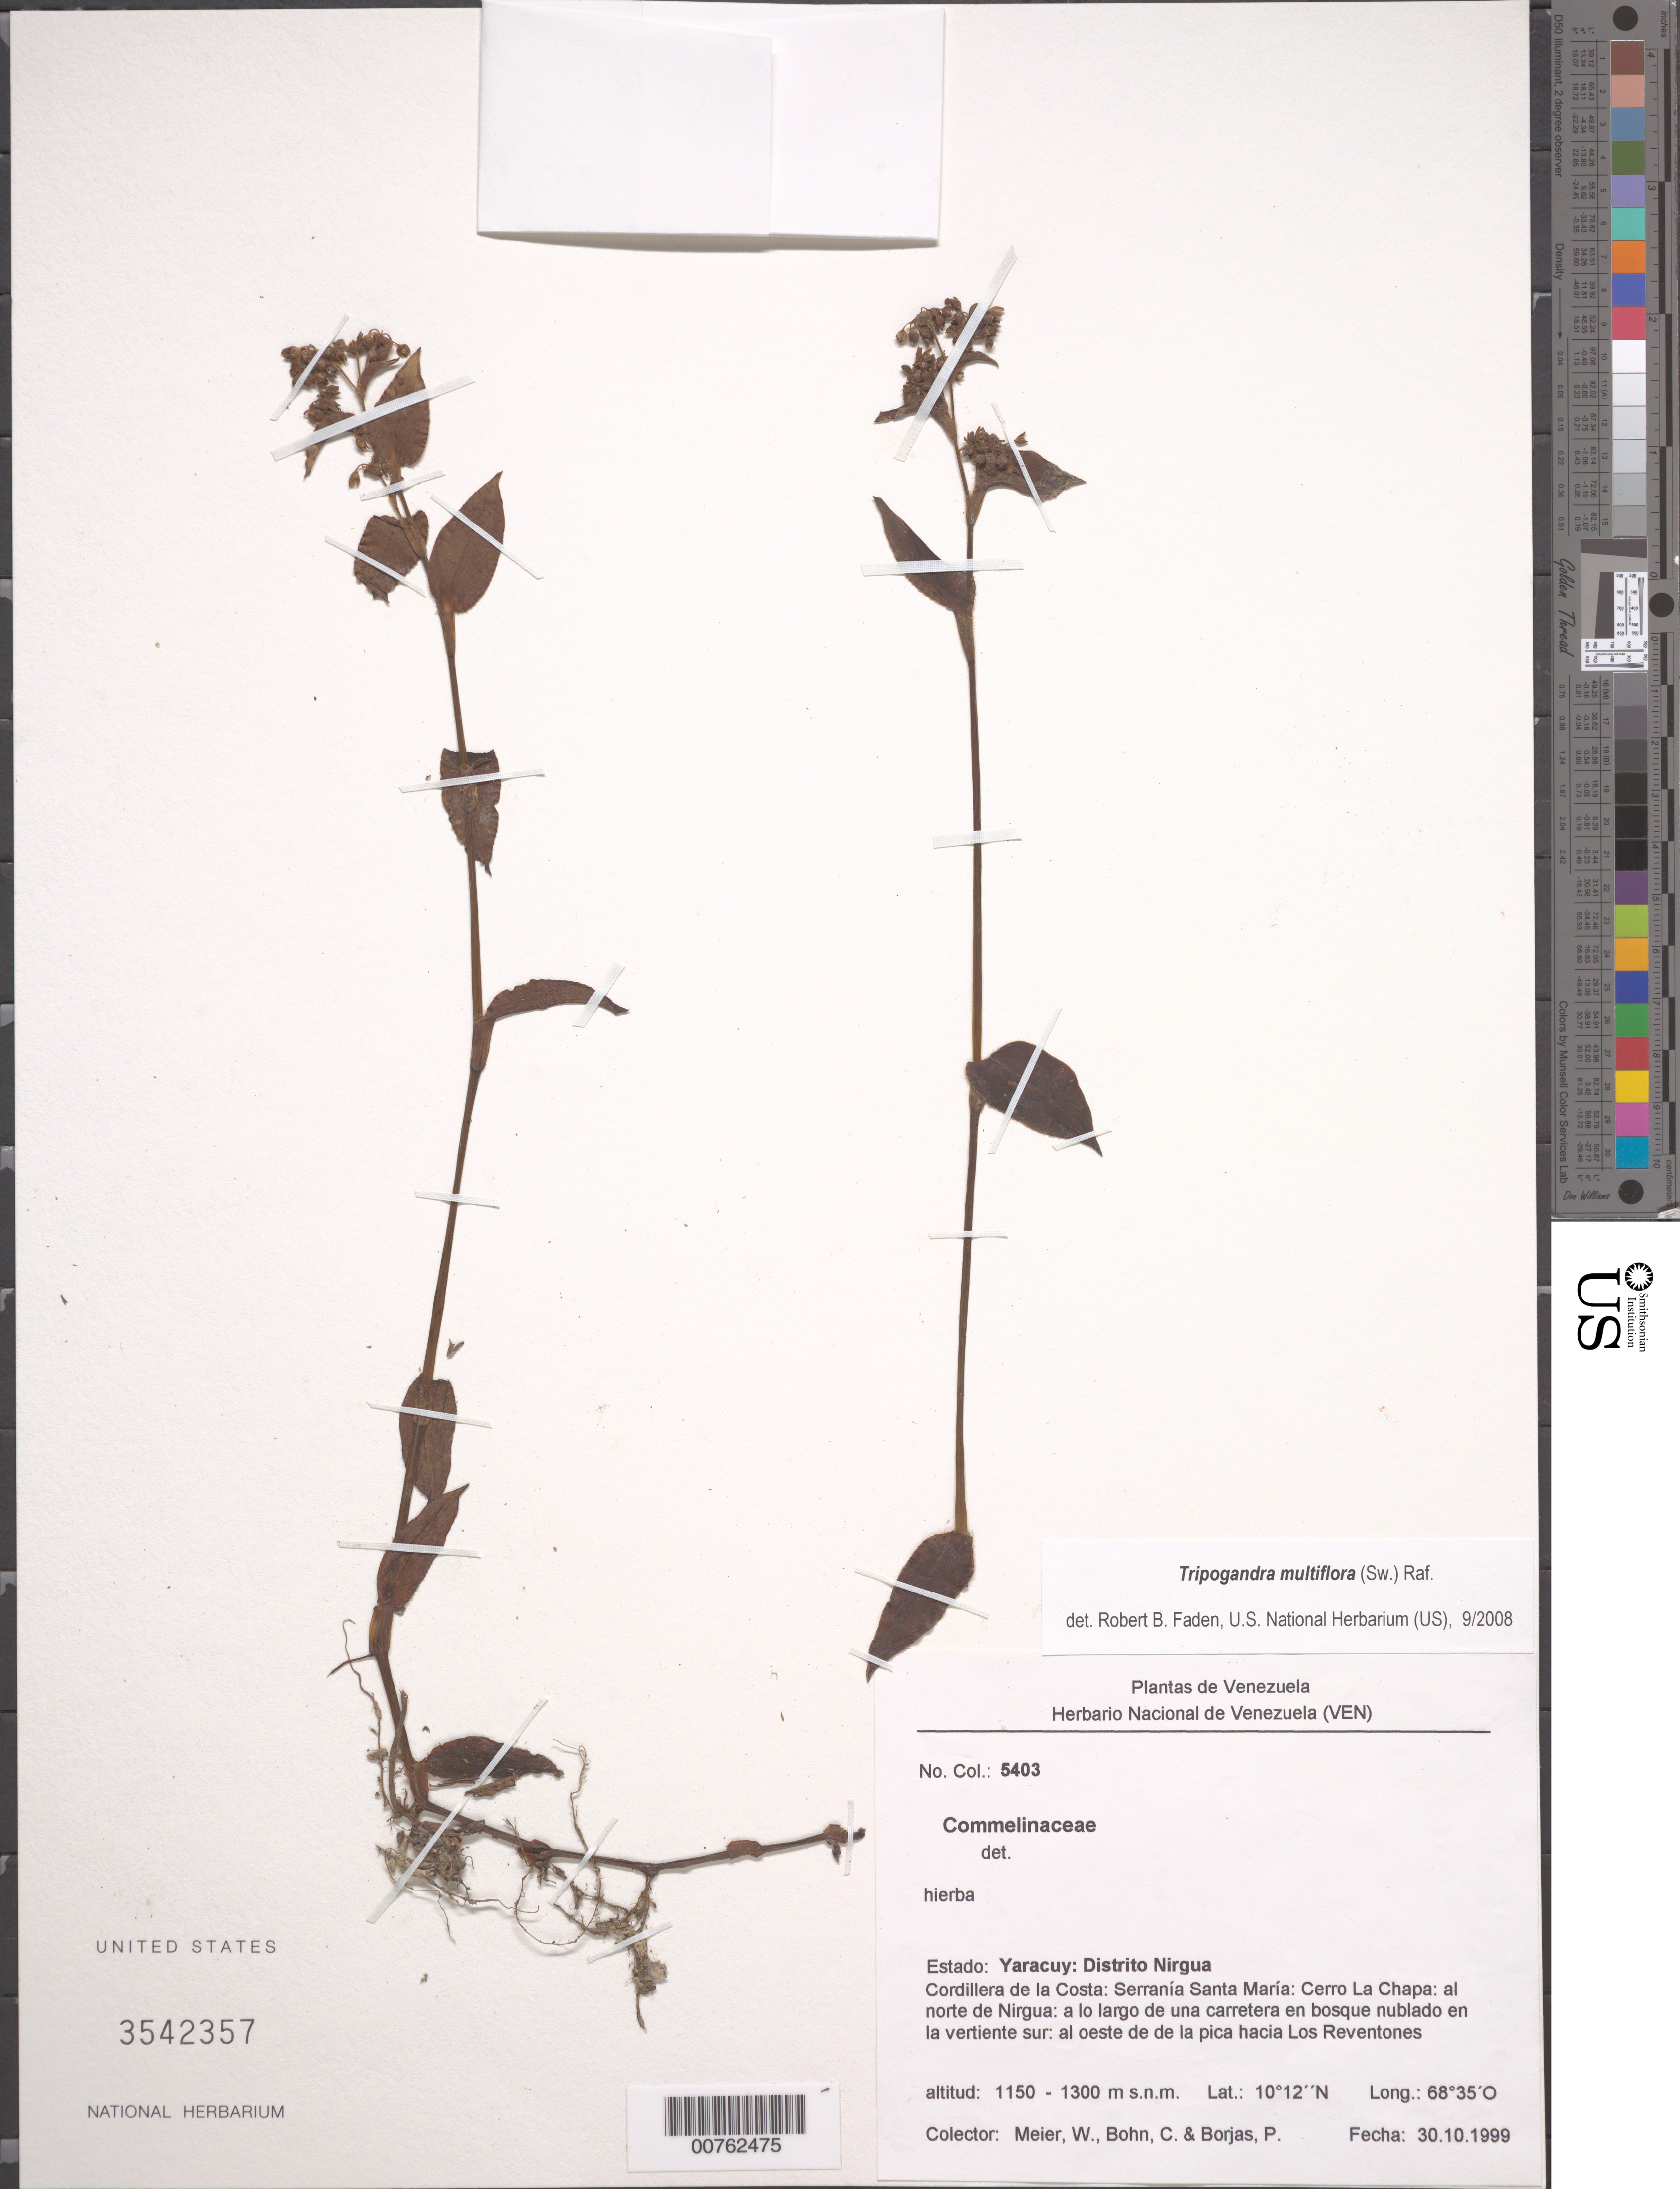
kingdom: Plantae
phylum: Tracheophyta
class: Liliopsida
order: Commelinales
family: Commelinaceae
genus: Tripogandra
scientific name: Tripogandra multiflora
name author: (Sw.) Raf.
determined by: Faden, Robert B., (US), Smithsonian Institution - National Museum of Natural History (UNITED STATES)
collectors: W. Meier, C. Bohn & P. Borjas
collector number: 5403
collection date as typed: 30 Oct 1999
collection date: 1999-10-30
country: Venezuela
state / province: Yaracuy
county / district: Nirgua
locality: Cordillera de la Costa: Serrania Santa Maria: Cerro La Chapa: al norte de Nirgua: a lo largo de una carretera en bosque nublado en la vertiente sur: al oeste de de la pica hacia Los Reventones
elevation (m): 1150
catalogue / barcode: US 3542357